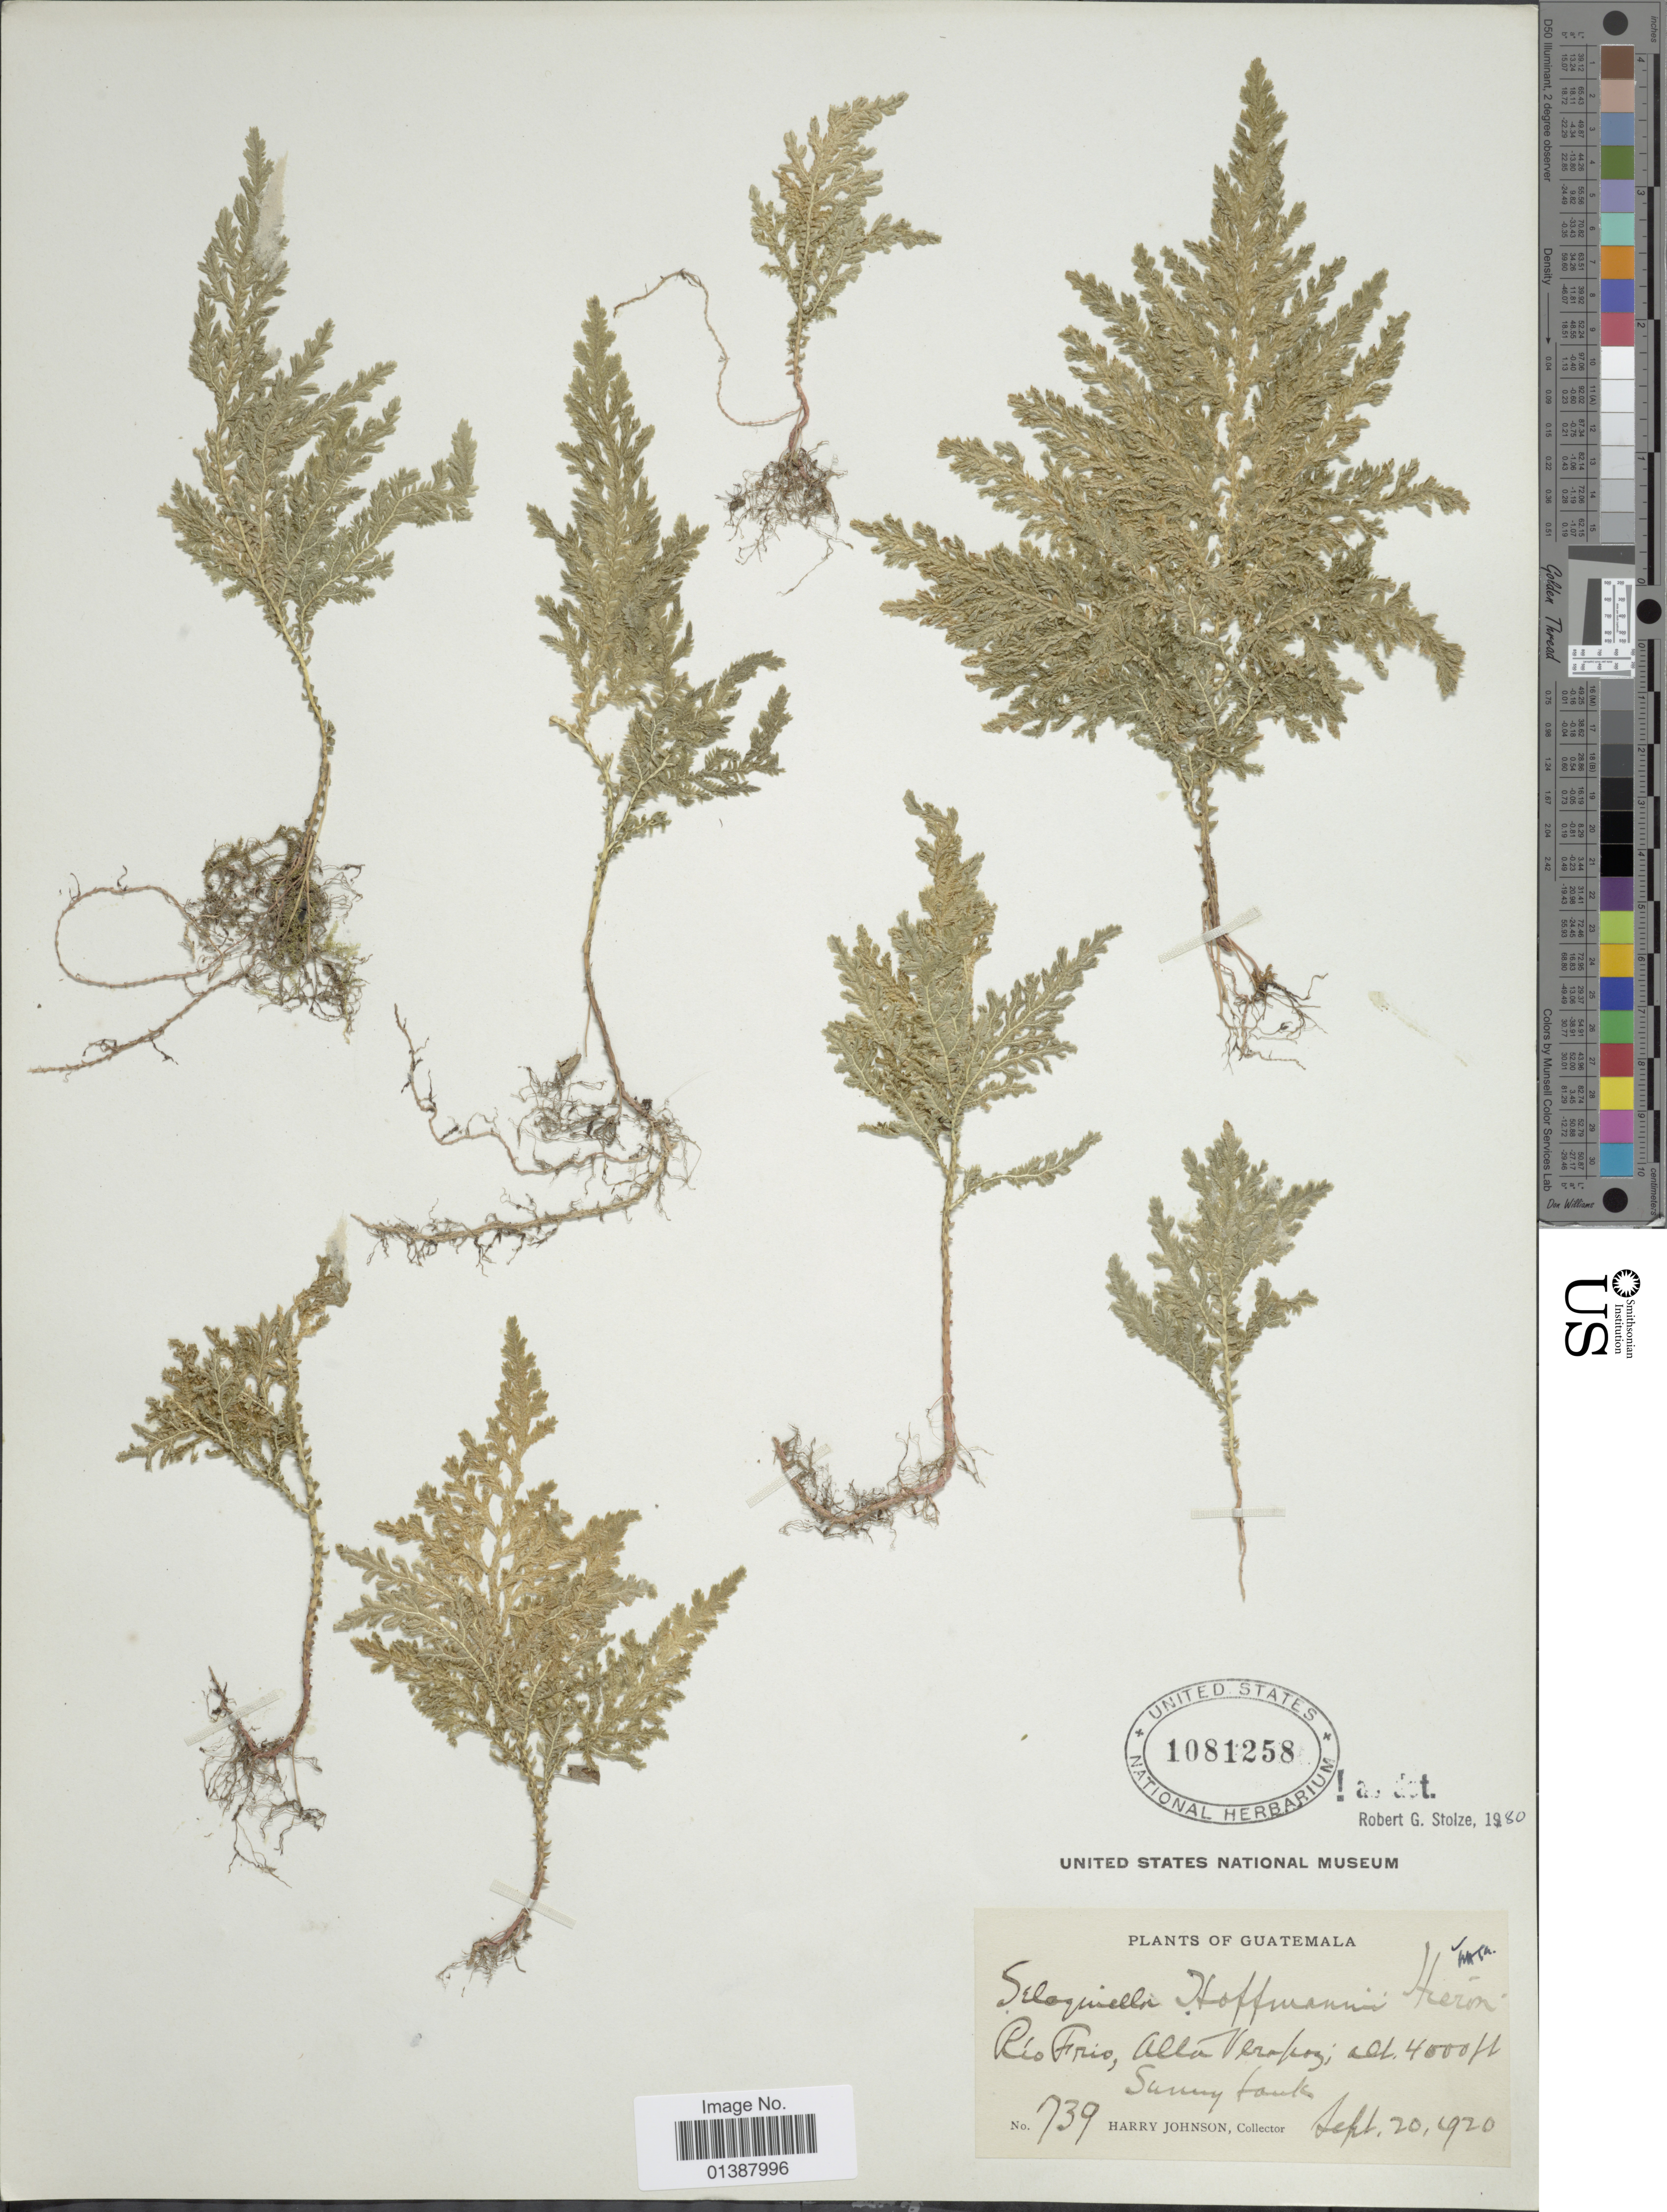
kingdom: Plantae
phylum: Tracheophyta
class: Lycopodiopsida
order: Selaginellales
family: Selaginellaceae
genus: Selaginella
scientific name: Selaginella hoffmannii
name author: Hieron.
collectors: H. Johnson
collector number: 739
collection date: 1920-09-20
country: Guatemala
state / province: Alta Verapaz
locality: Rio Frio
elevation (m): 1219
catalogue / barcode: US 1081258